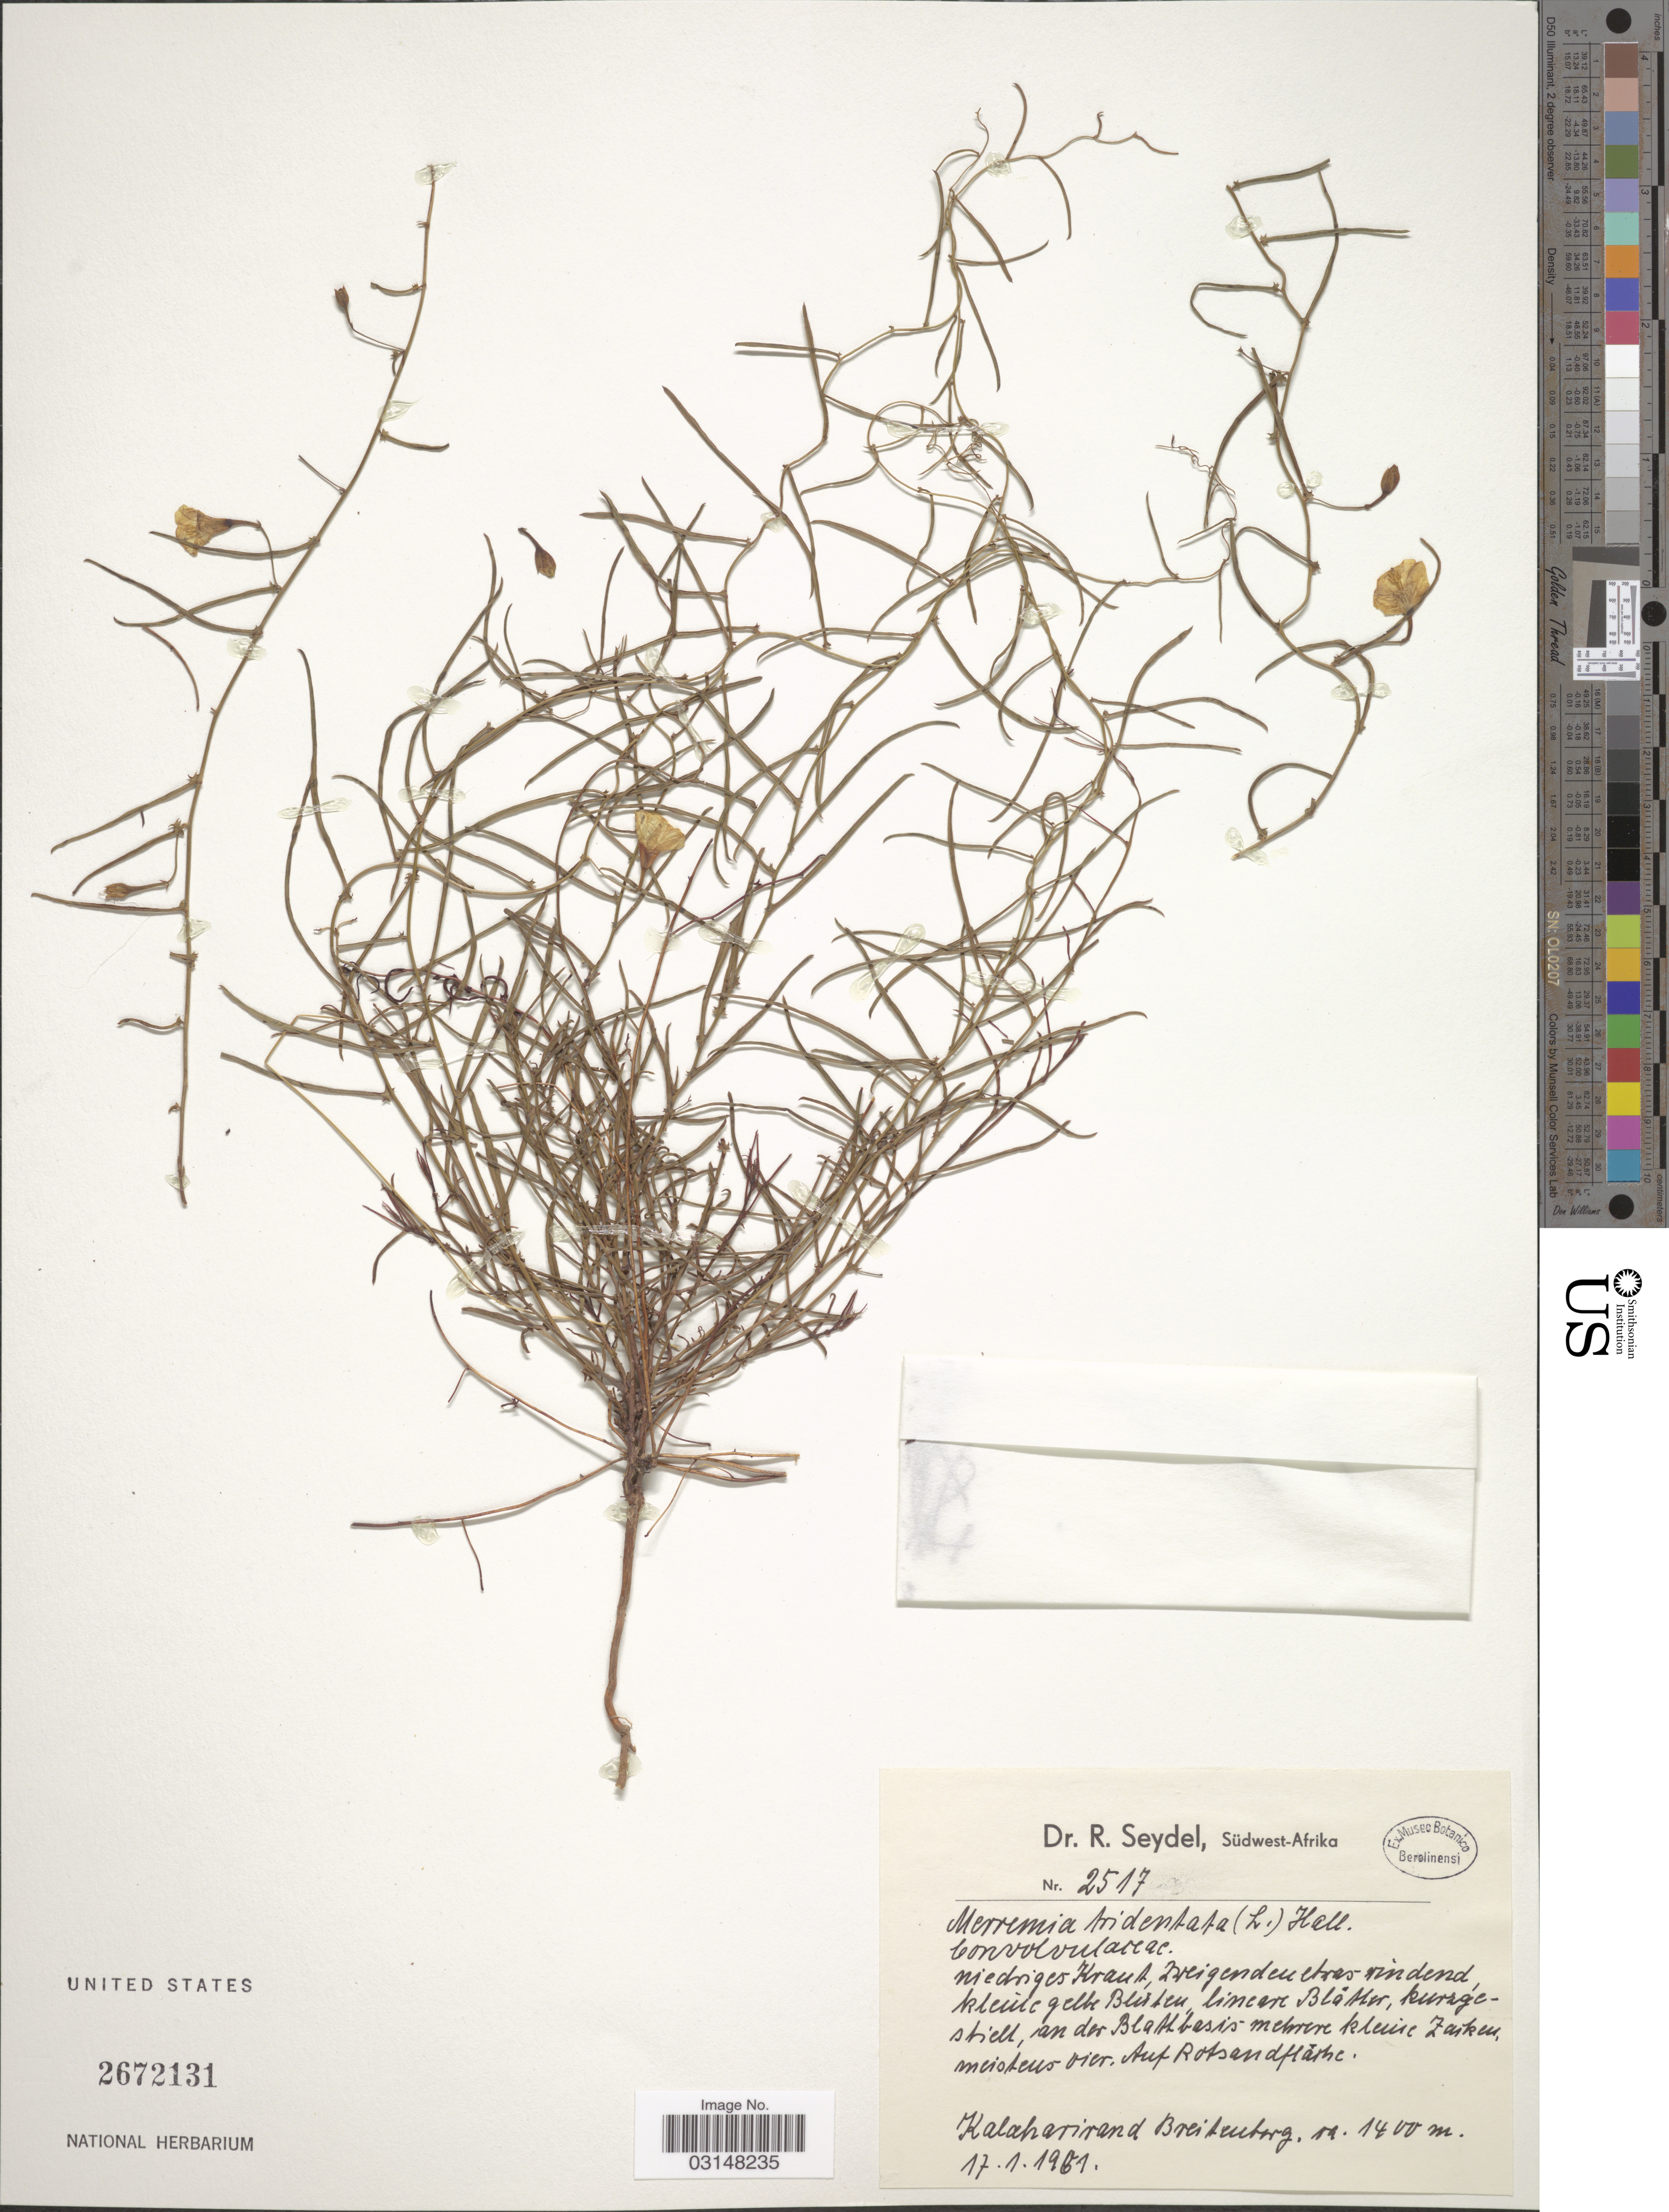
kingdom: Plantae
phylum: Tracheophyta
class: Magnoliopsida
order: Solanales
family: Convolvulaceae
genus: Xenostegia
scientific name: Xenostegia tridentata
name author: (L.) D.F. Austin & Staples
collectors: R. Seydel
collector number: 2517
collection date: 1961-01-17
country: Namibia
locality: Südwest-Afrika. Kalaharirand, Breitenburg.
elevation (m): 1400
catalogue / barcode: US 2672131